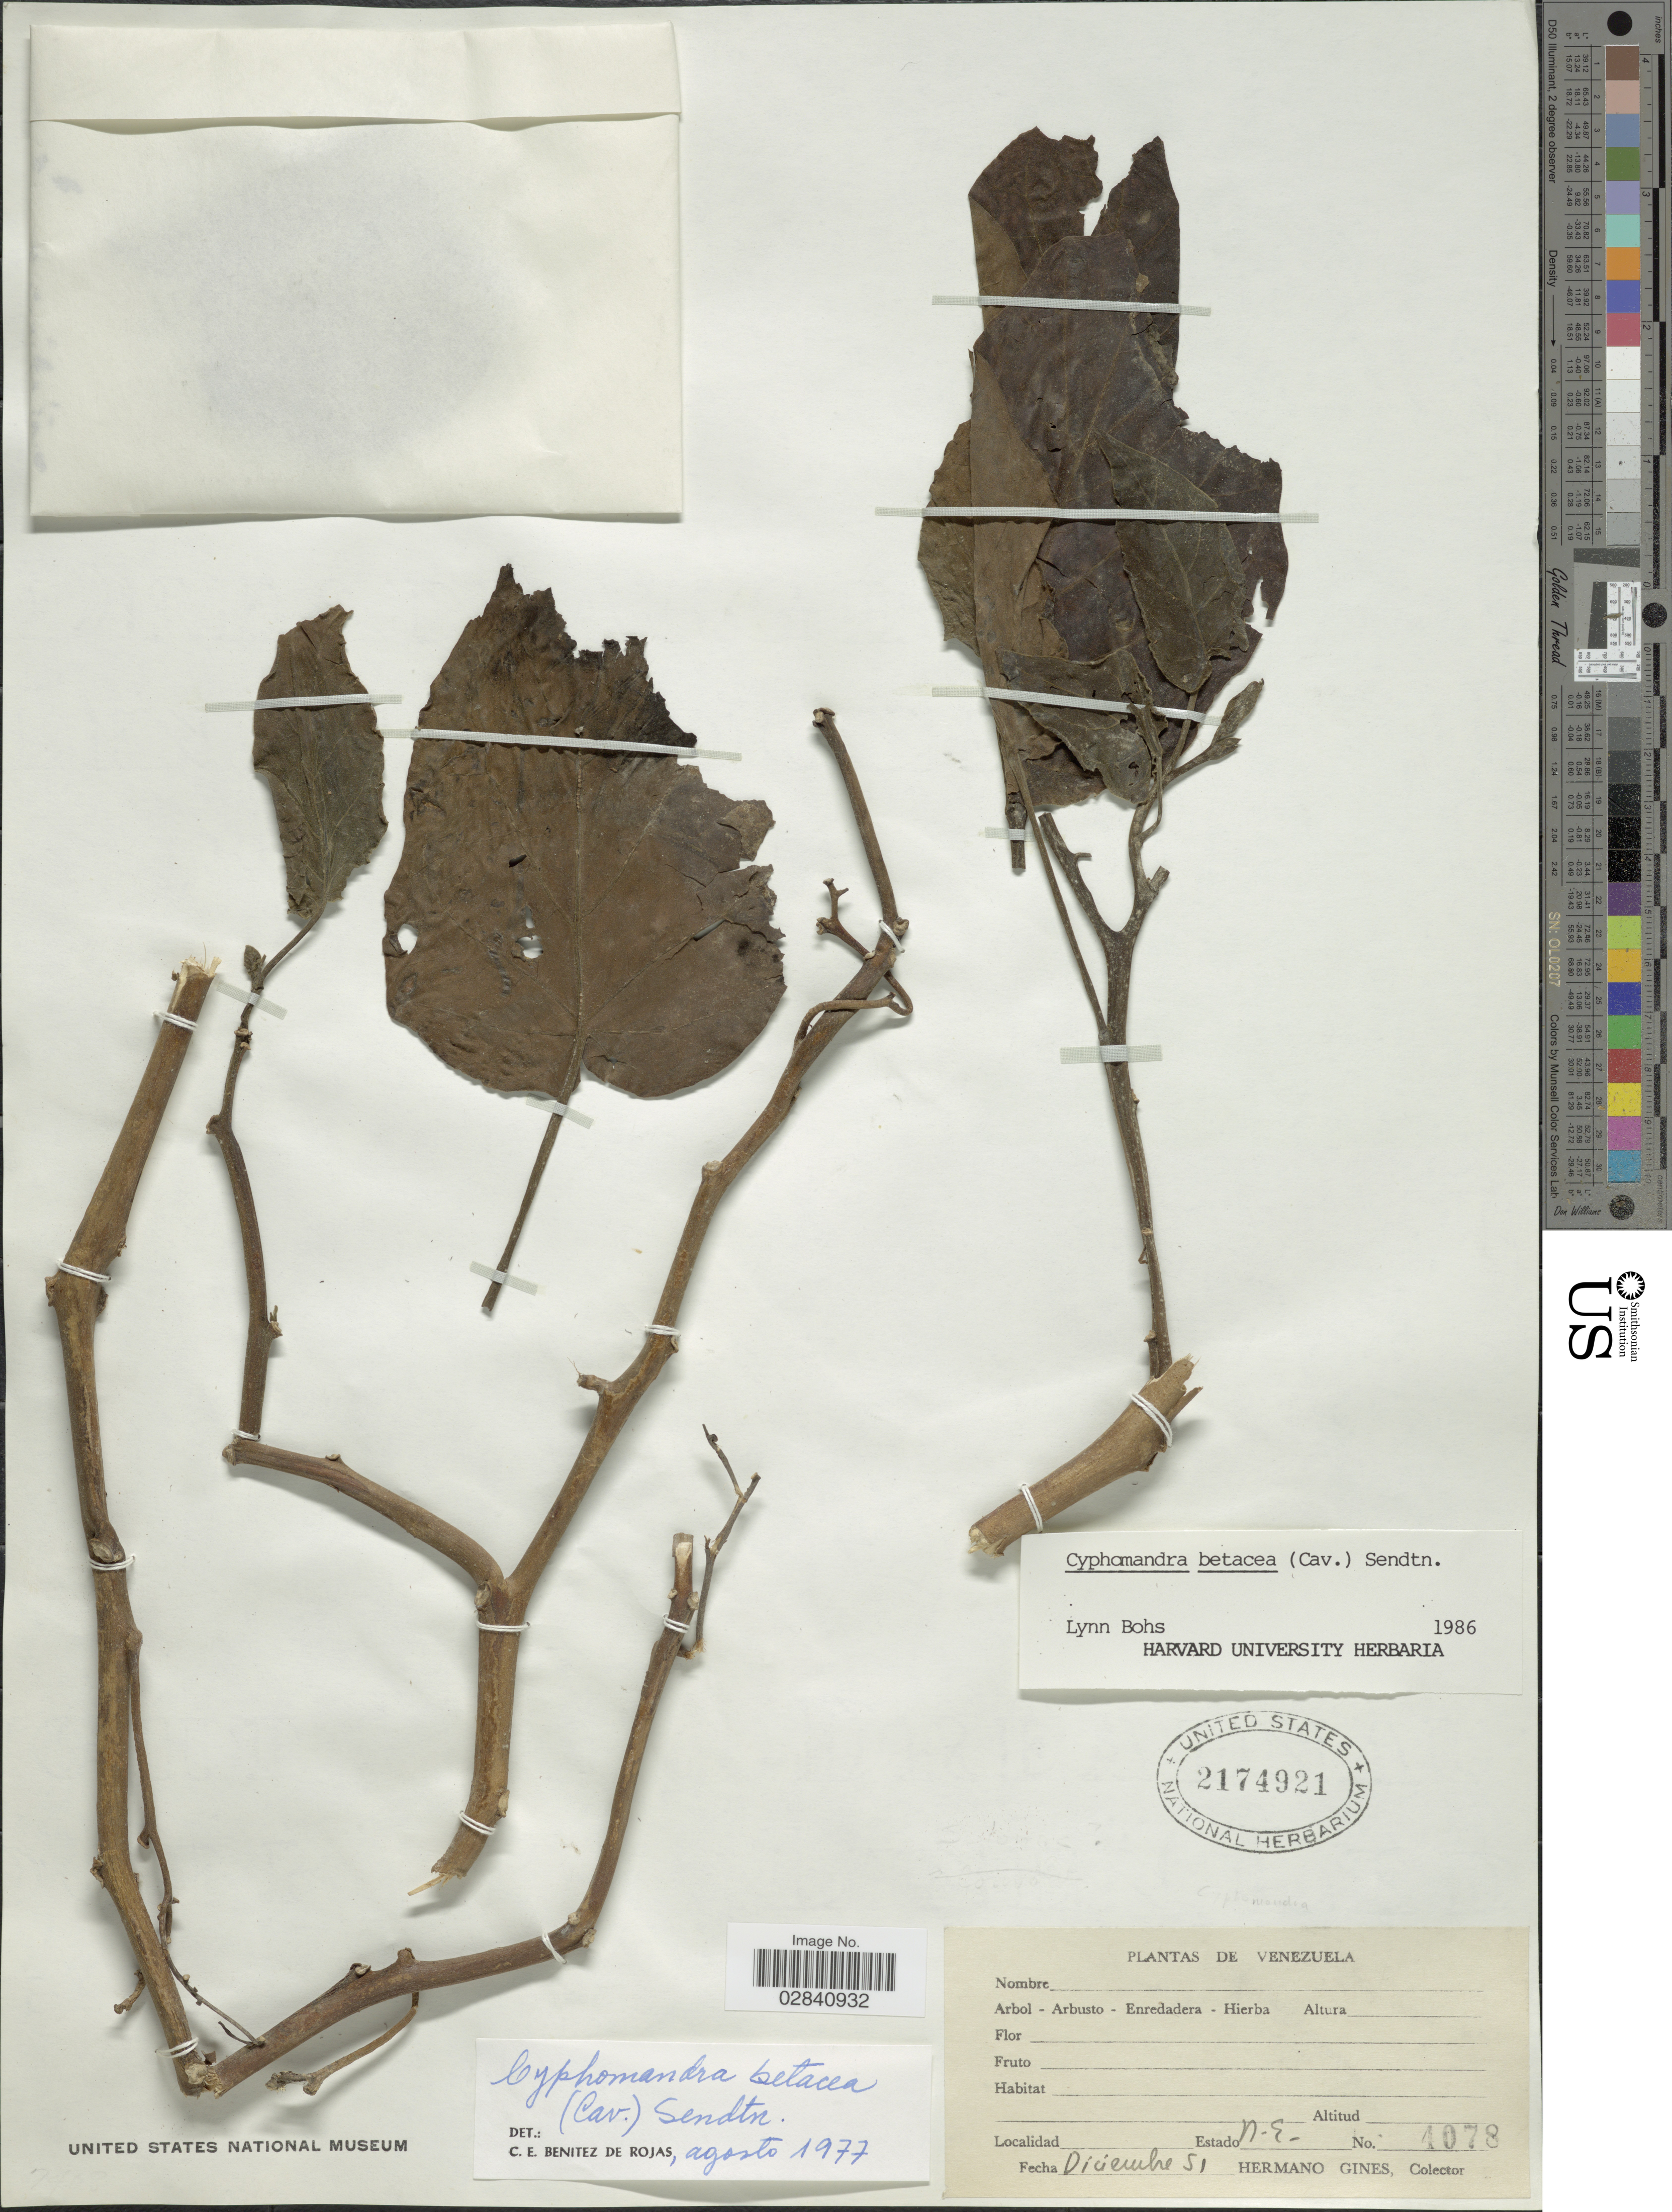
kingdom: Plantae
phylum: Tracheophyta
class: Magnoliopsida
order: Solanales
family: Solanaceae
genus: Cyphomandra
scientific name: Cyphomandra betacea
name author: (Cav.) Sendtn.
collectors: Bro. Gines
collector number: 1078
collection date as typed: Transcribed d/m/y: /12/51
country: Venezuela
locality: Estado N.E.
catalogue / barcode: US 2174921